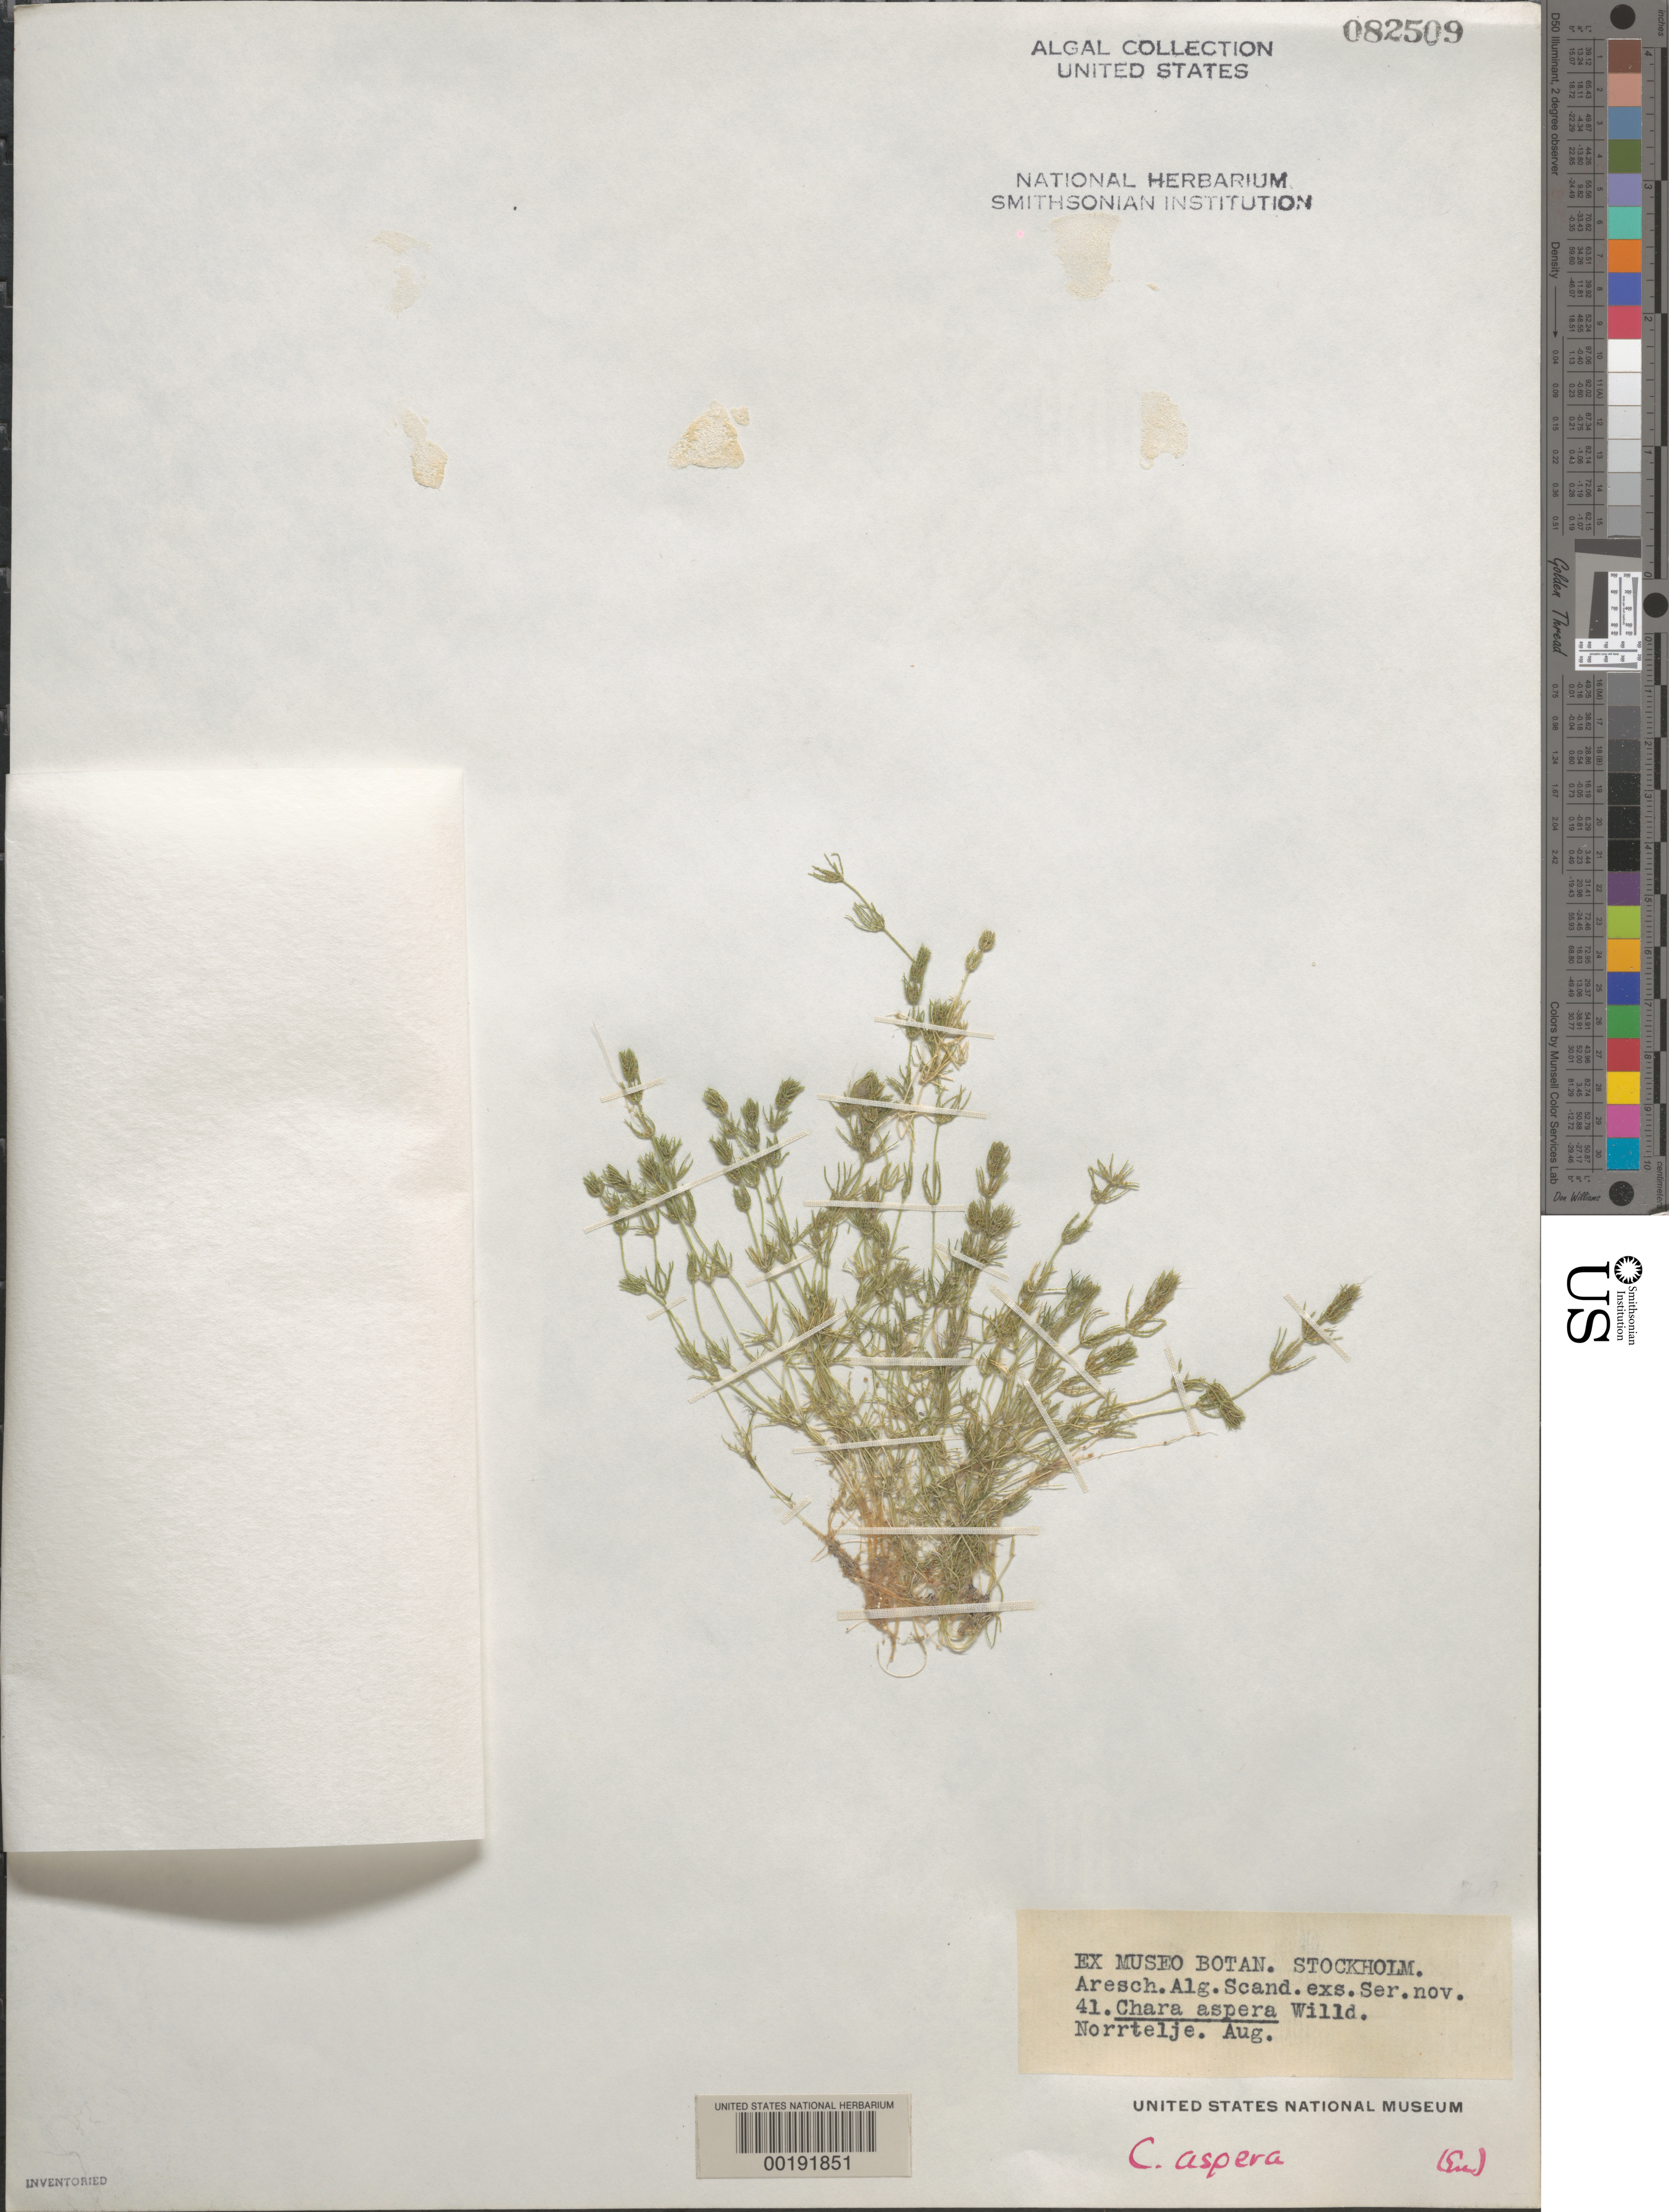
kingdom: Plantae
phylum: Charophyta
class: Charophyceae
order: Charales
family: Characeae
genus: Chara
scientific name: Chara aspera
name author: Willd.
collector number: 41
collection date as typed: Aug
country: Sweden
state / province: Stockholm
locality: Norrtalje (norrtelje)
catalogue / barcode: US 82509